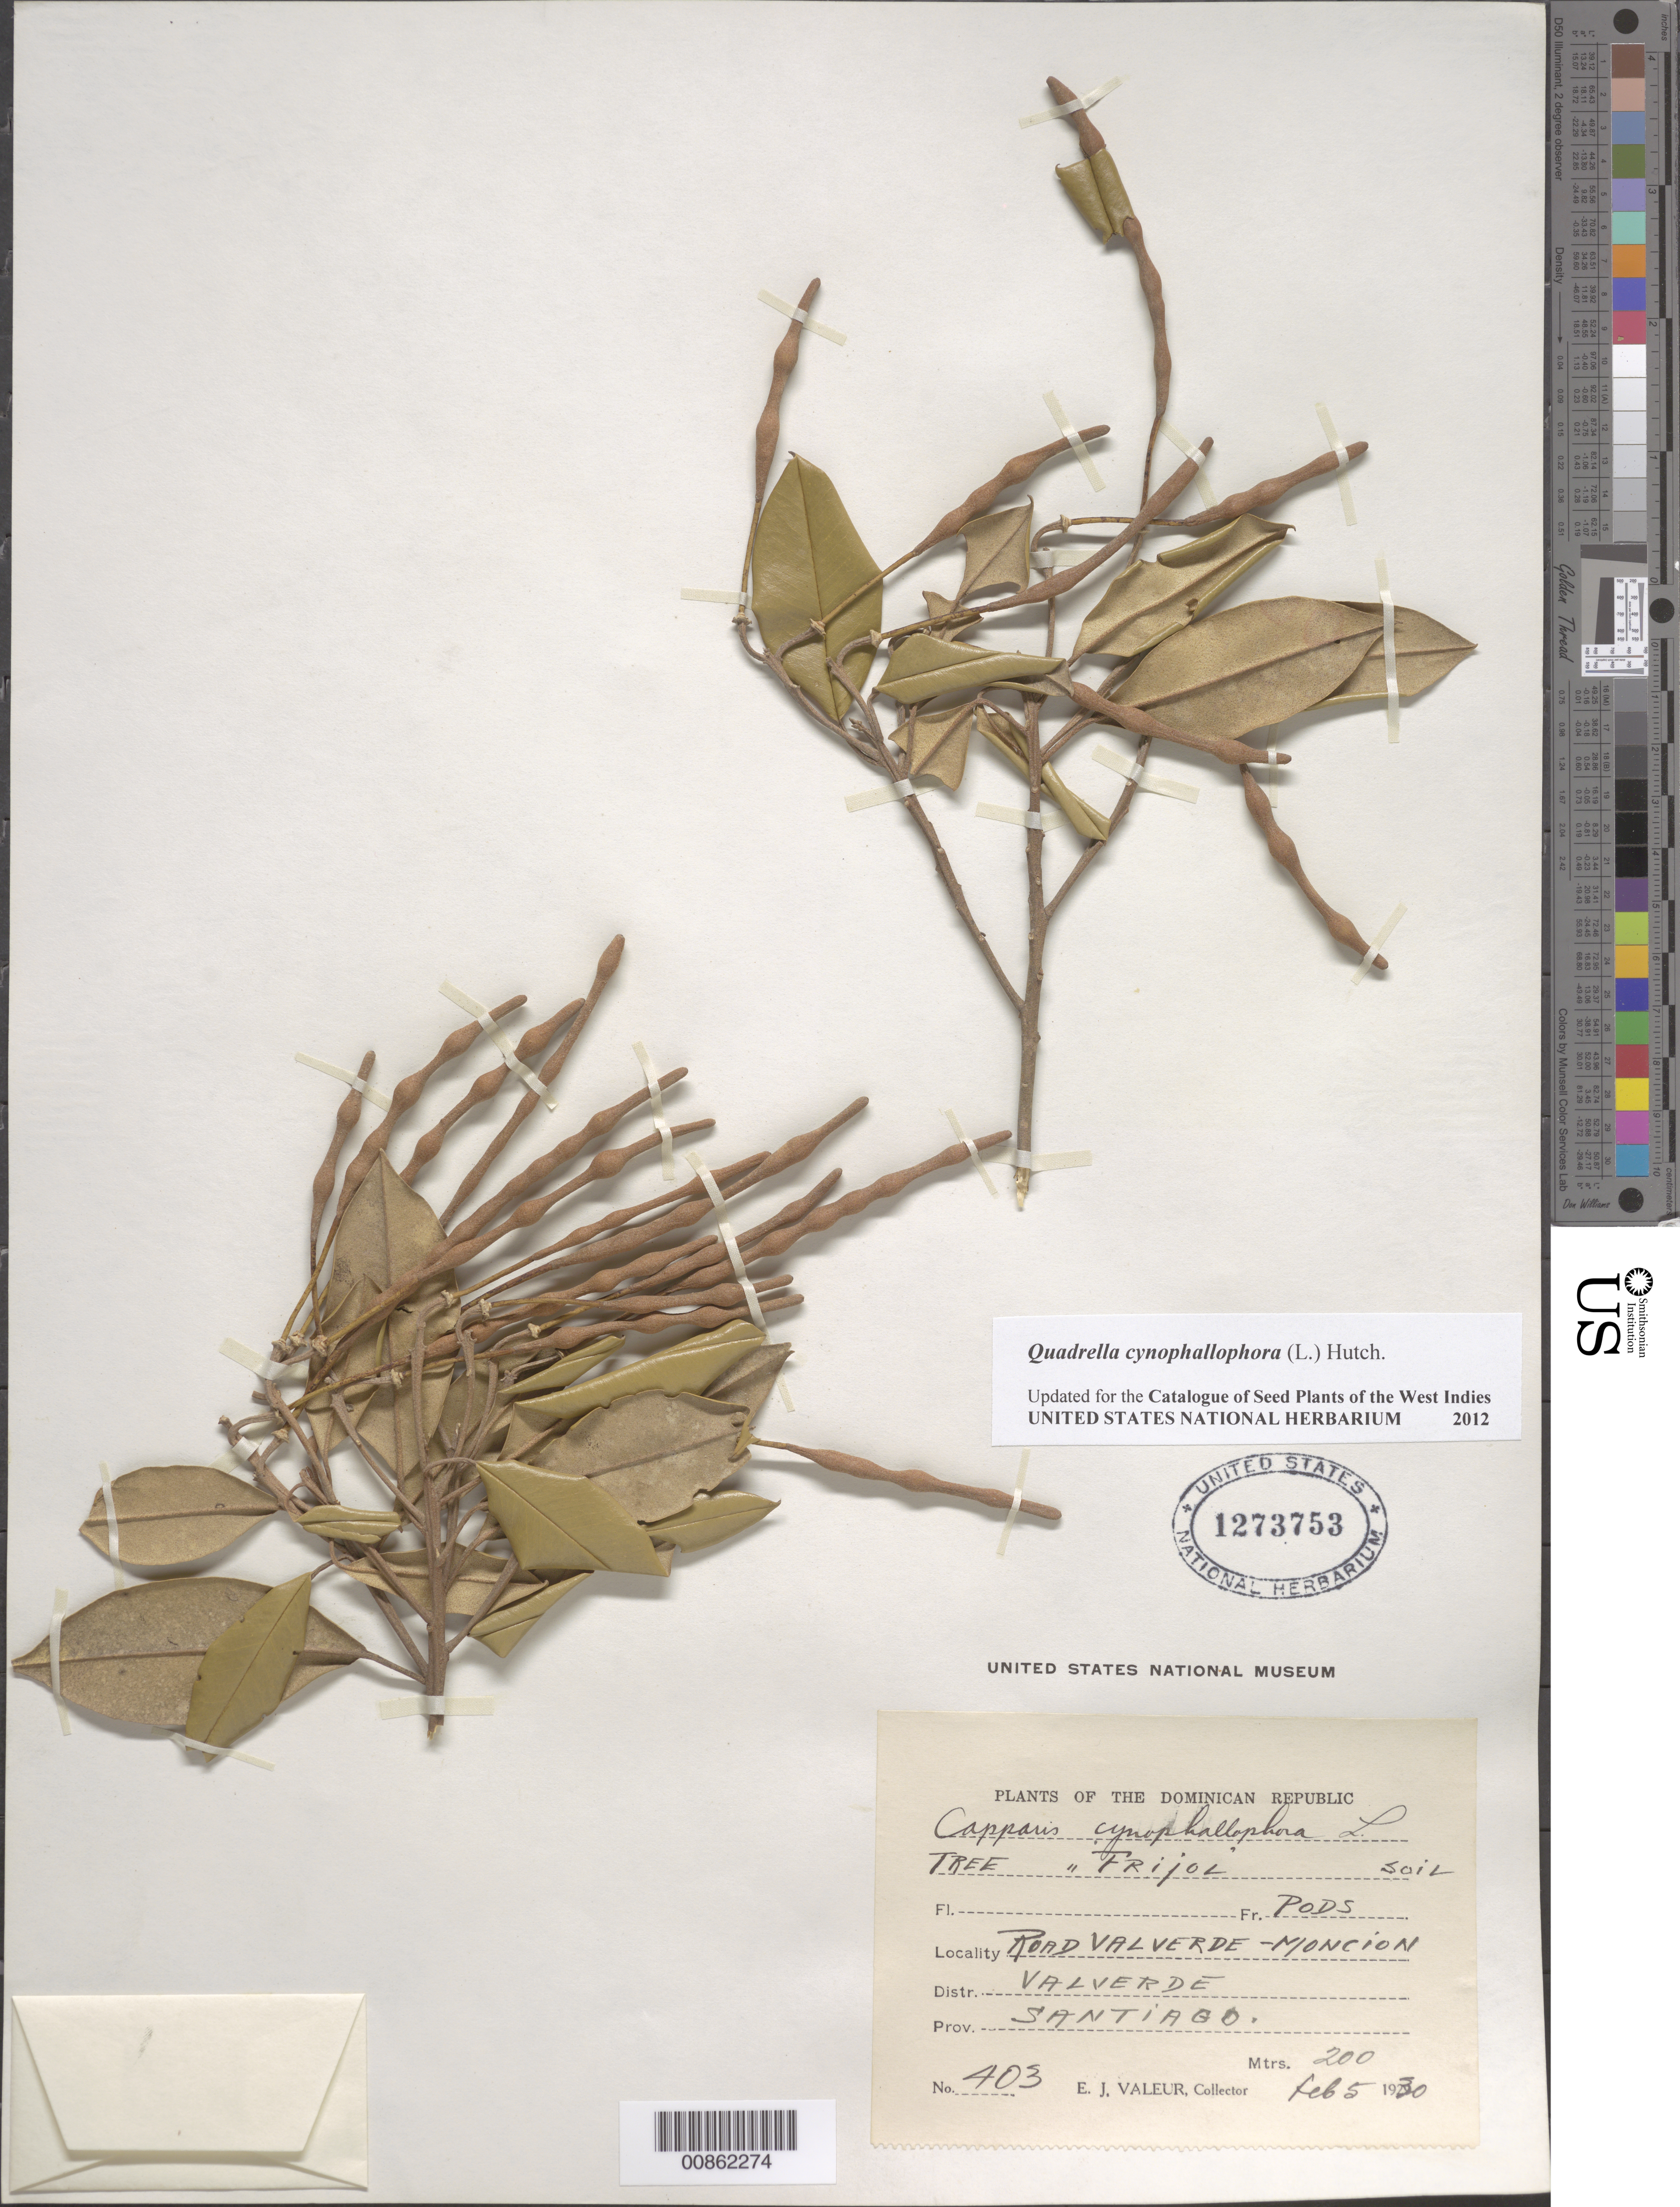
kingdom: Plantae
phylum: Tracheophyta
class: Magnoliopsida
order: Brassicales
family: Capparaceae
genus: Quadrella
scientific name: Quadrella cynophallophora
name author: (L.) Hutch.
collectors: E. Valeur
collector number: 403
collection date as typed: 05 Feb 1930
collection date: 1930-02-05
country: Dominican Republic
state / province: Santiago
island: Hispaniola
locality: Road Valverde - Monción. Distr. Valverde.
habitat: Soil.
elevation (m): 200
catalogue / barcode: US 1273753